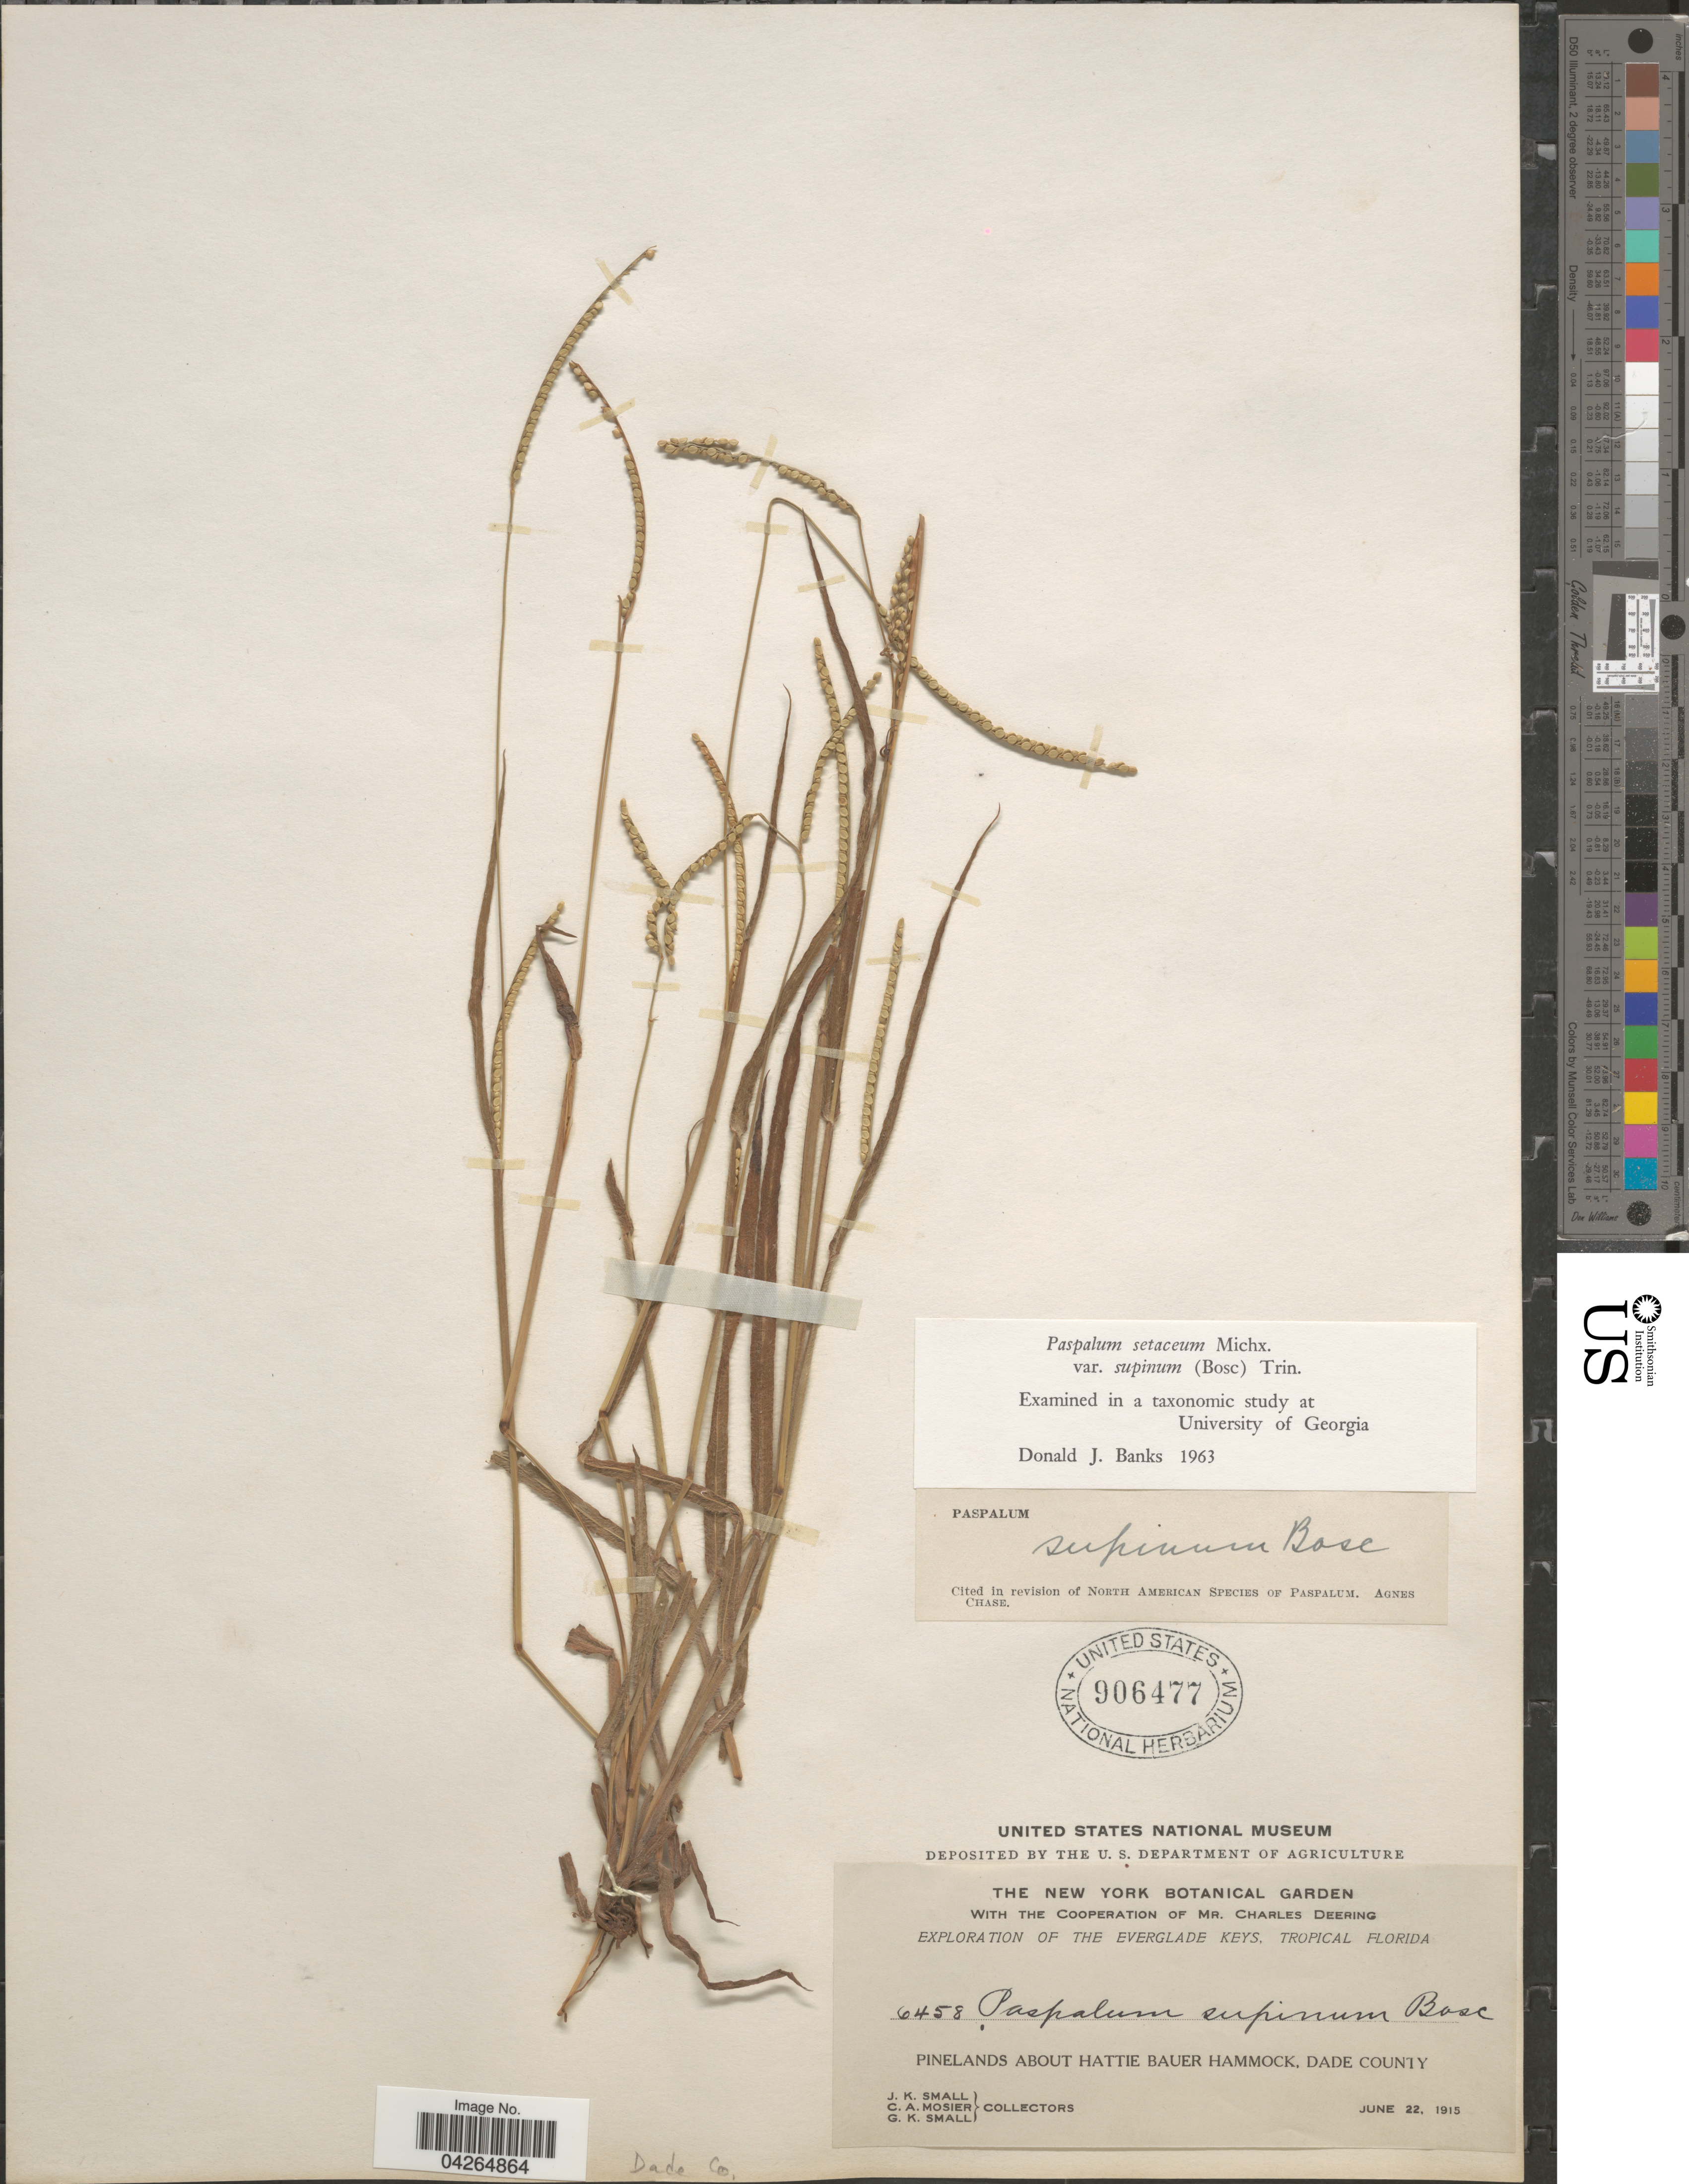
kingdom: Plantae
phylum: Tracheophyta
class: Liliopsida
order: Poales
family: Poaceae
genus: Paspalum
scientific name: Paspalum setaceum var. supinum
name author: (Bosc ex Poir.) Trin.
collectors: J. K. Small, C. A. Mosier & G. K. Small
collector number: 6458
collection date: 1915-06-22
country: United States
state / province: Florida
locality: Exploration of the Everglade Keys, Tropical Florida. Pinelands about Hattie Bauer Hammock, Dade County.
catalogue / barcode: US 906477